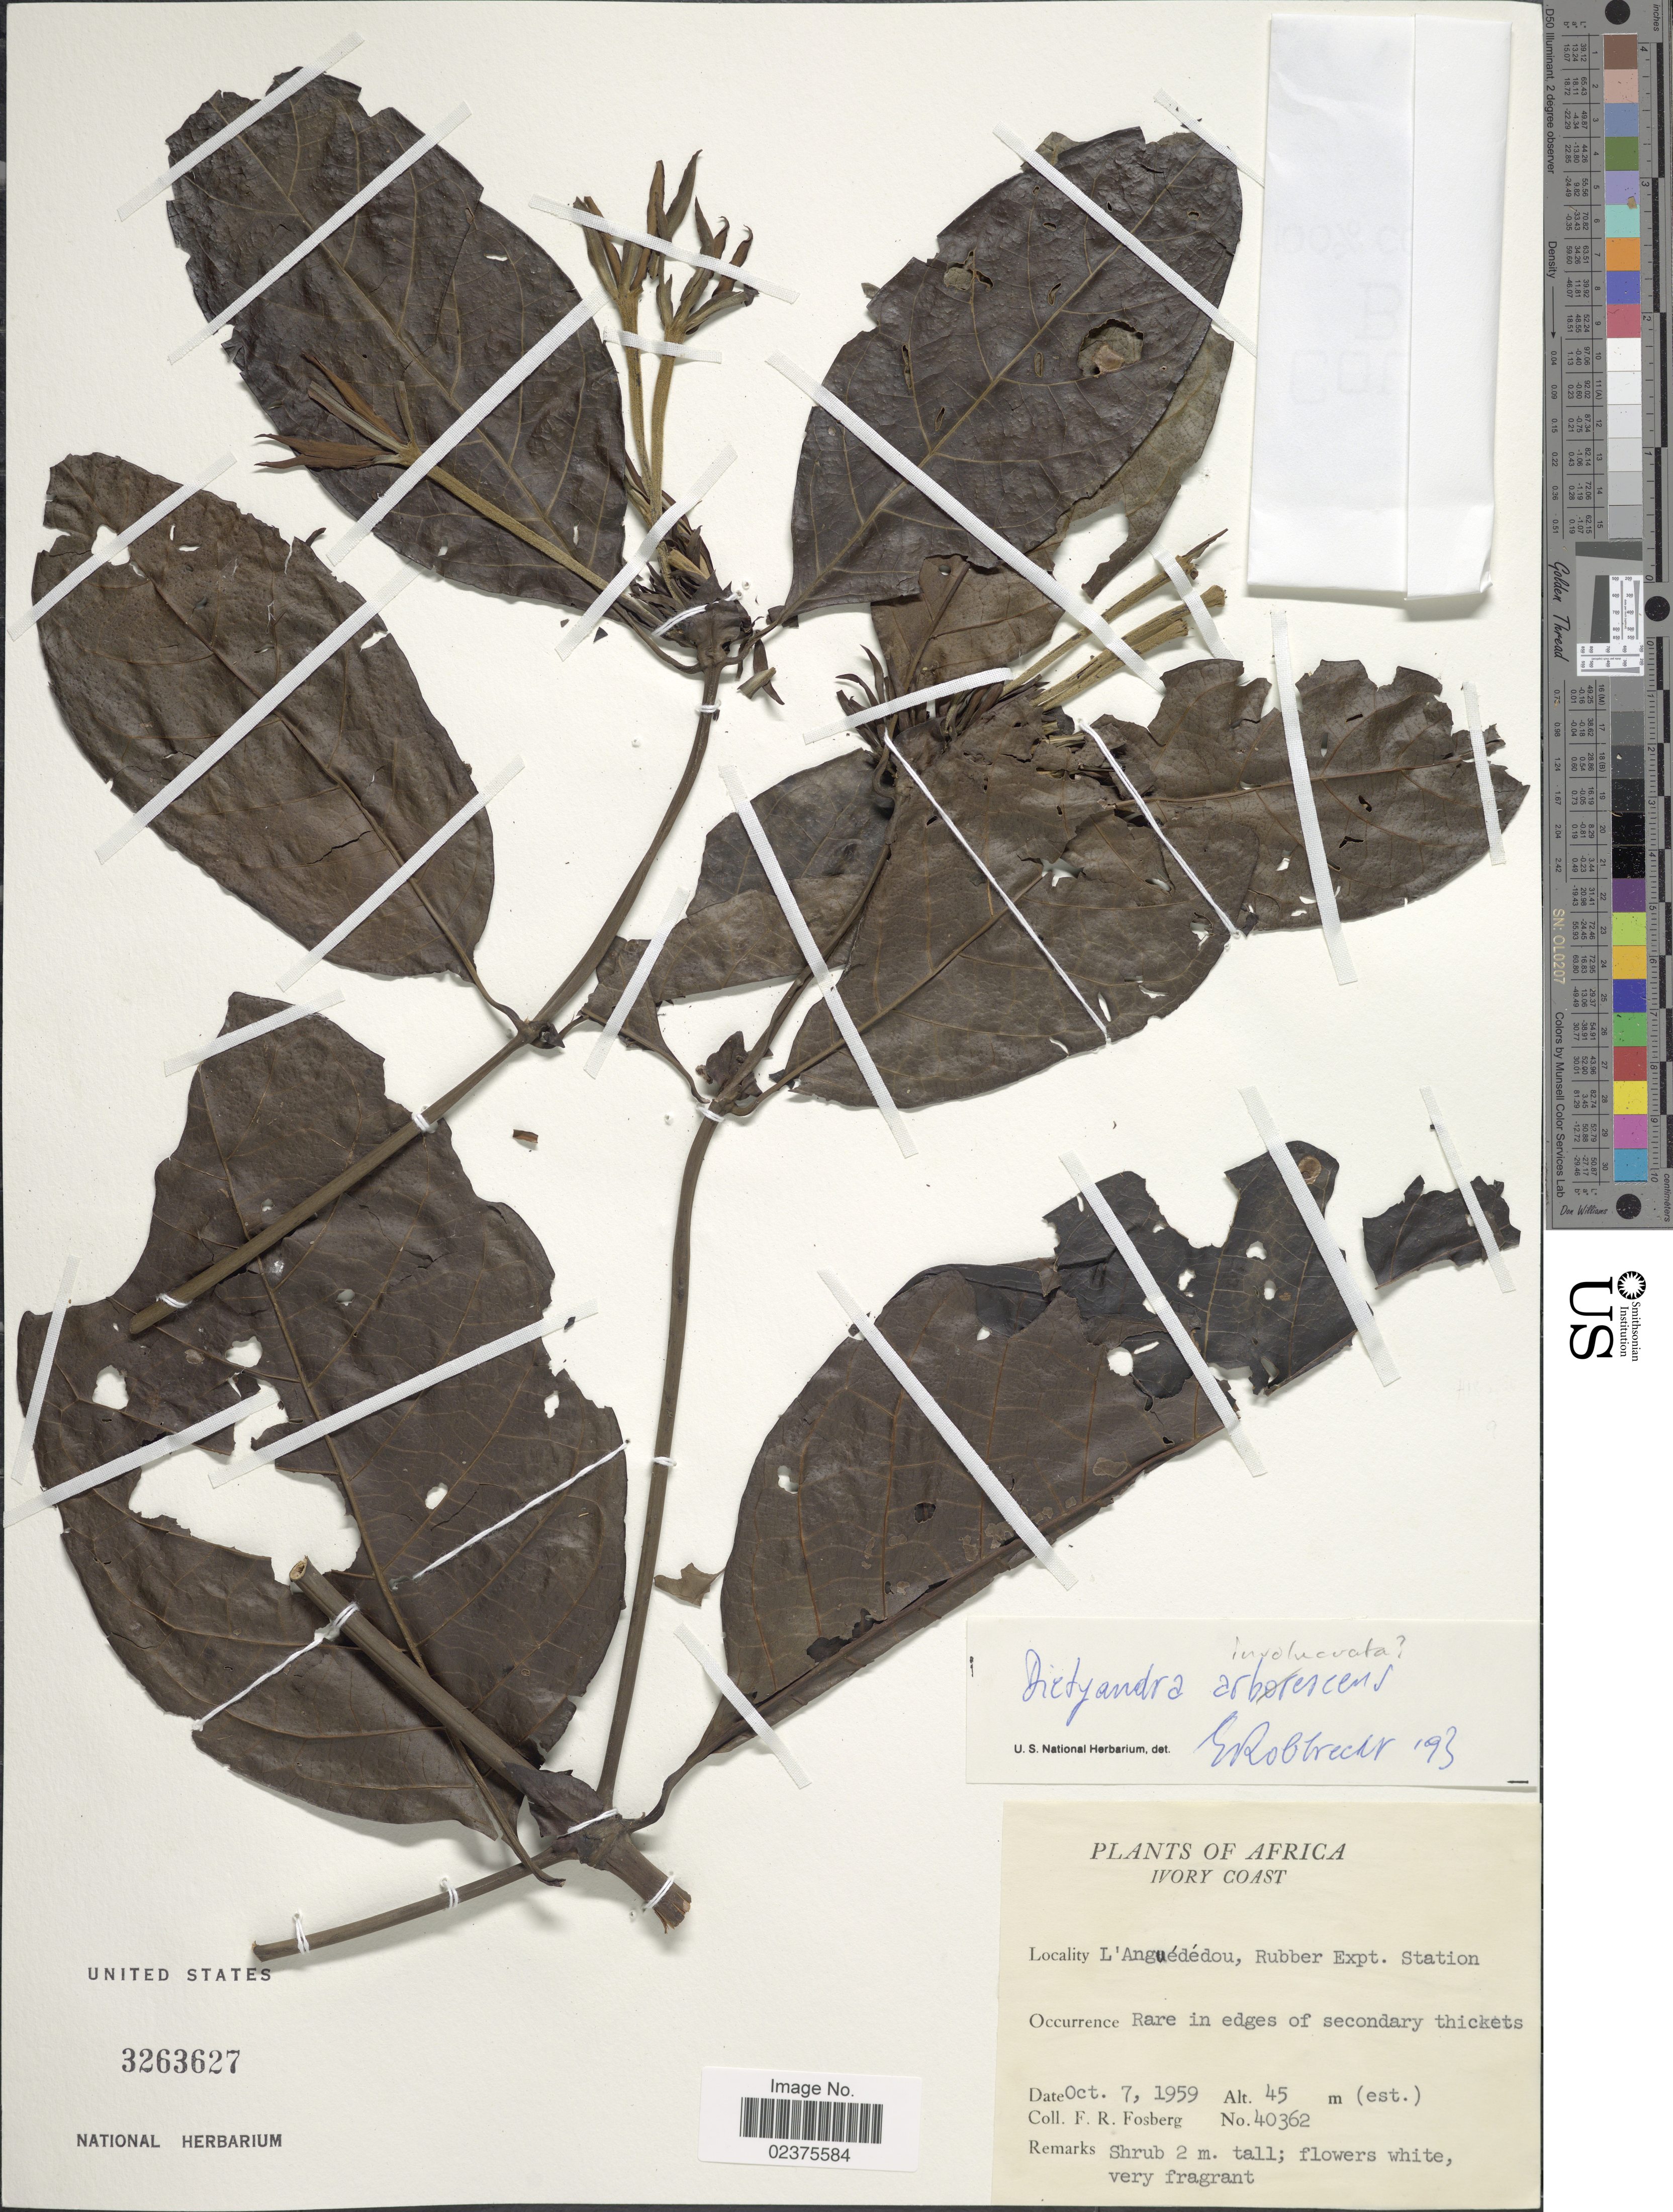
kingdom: Plantae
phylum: Tracheophyta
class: Magnoliopsida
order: Gentianales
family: Rubiaceae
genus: Dictyandra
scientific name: Dictyandra involucrata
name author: (Hook. f.) Hiern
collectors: F. R. Fosberg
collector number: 40362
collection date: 1959-10-07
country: Ivory Coast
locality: Africa, L'Anguédédou, Rubber Expt. Station, Rare in edges of secondary thickets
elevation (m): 45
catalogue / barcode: US 3263627